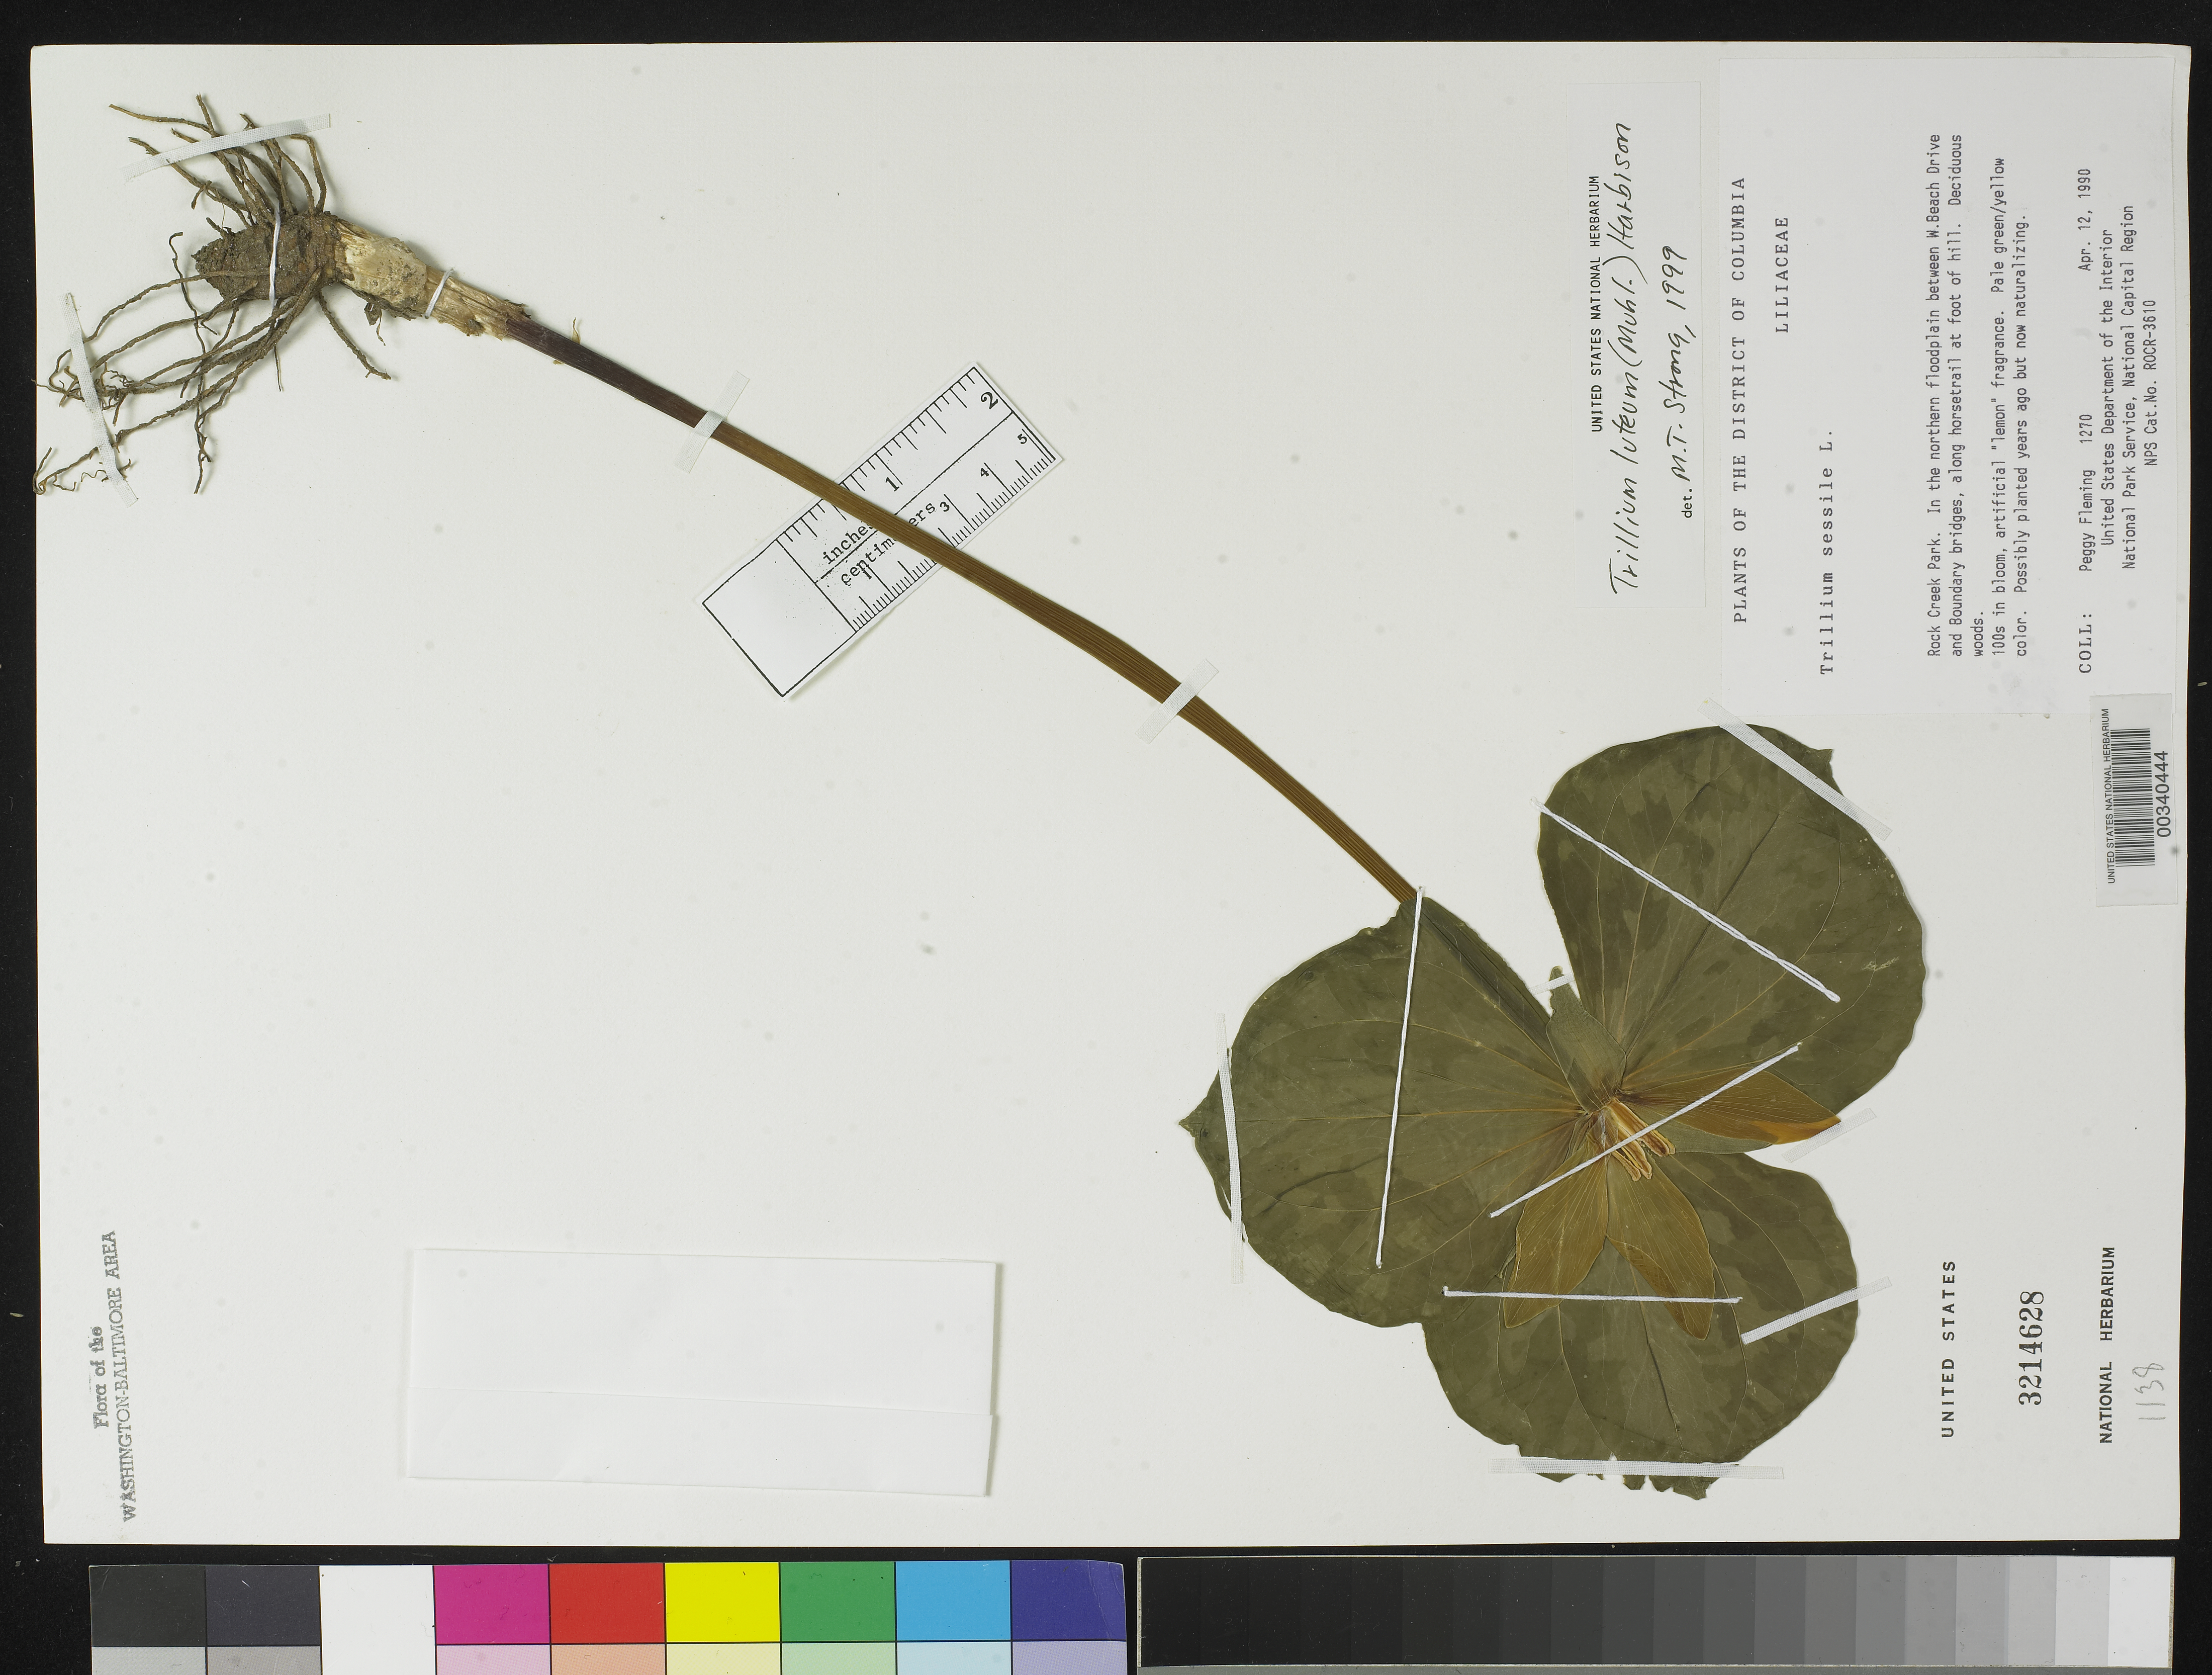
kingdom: Plantae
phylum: Tracheophyta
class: Liliopsida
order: Liliales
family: Melanthiaceae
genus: Trillium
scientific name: Trillium luteum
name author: Harb.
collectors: P. Fleming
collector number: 1270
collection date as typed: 12 Apr 1990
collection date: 1990-04-12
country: United States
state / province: District of Columbia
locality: Rock Creek Park, N floodplain between W Beach Dr and Boundary Bridges Rock Creek Park and vicinity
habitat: Deciduous woods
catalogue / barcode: US 3214628